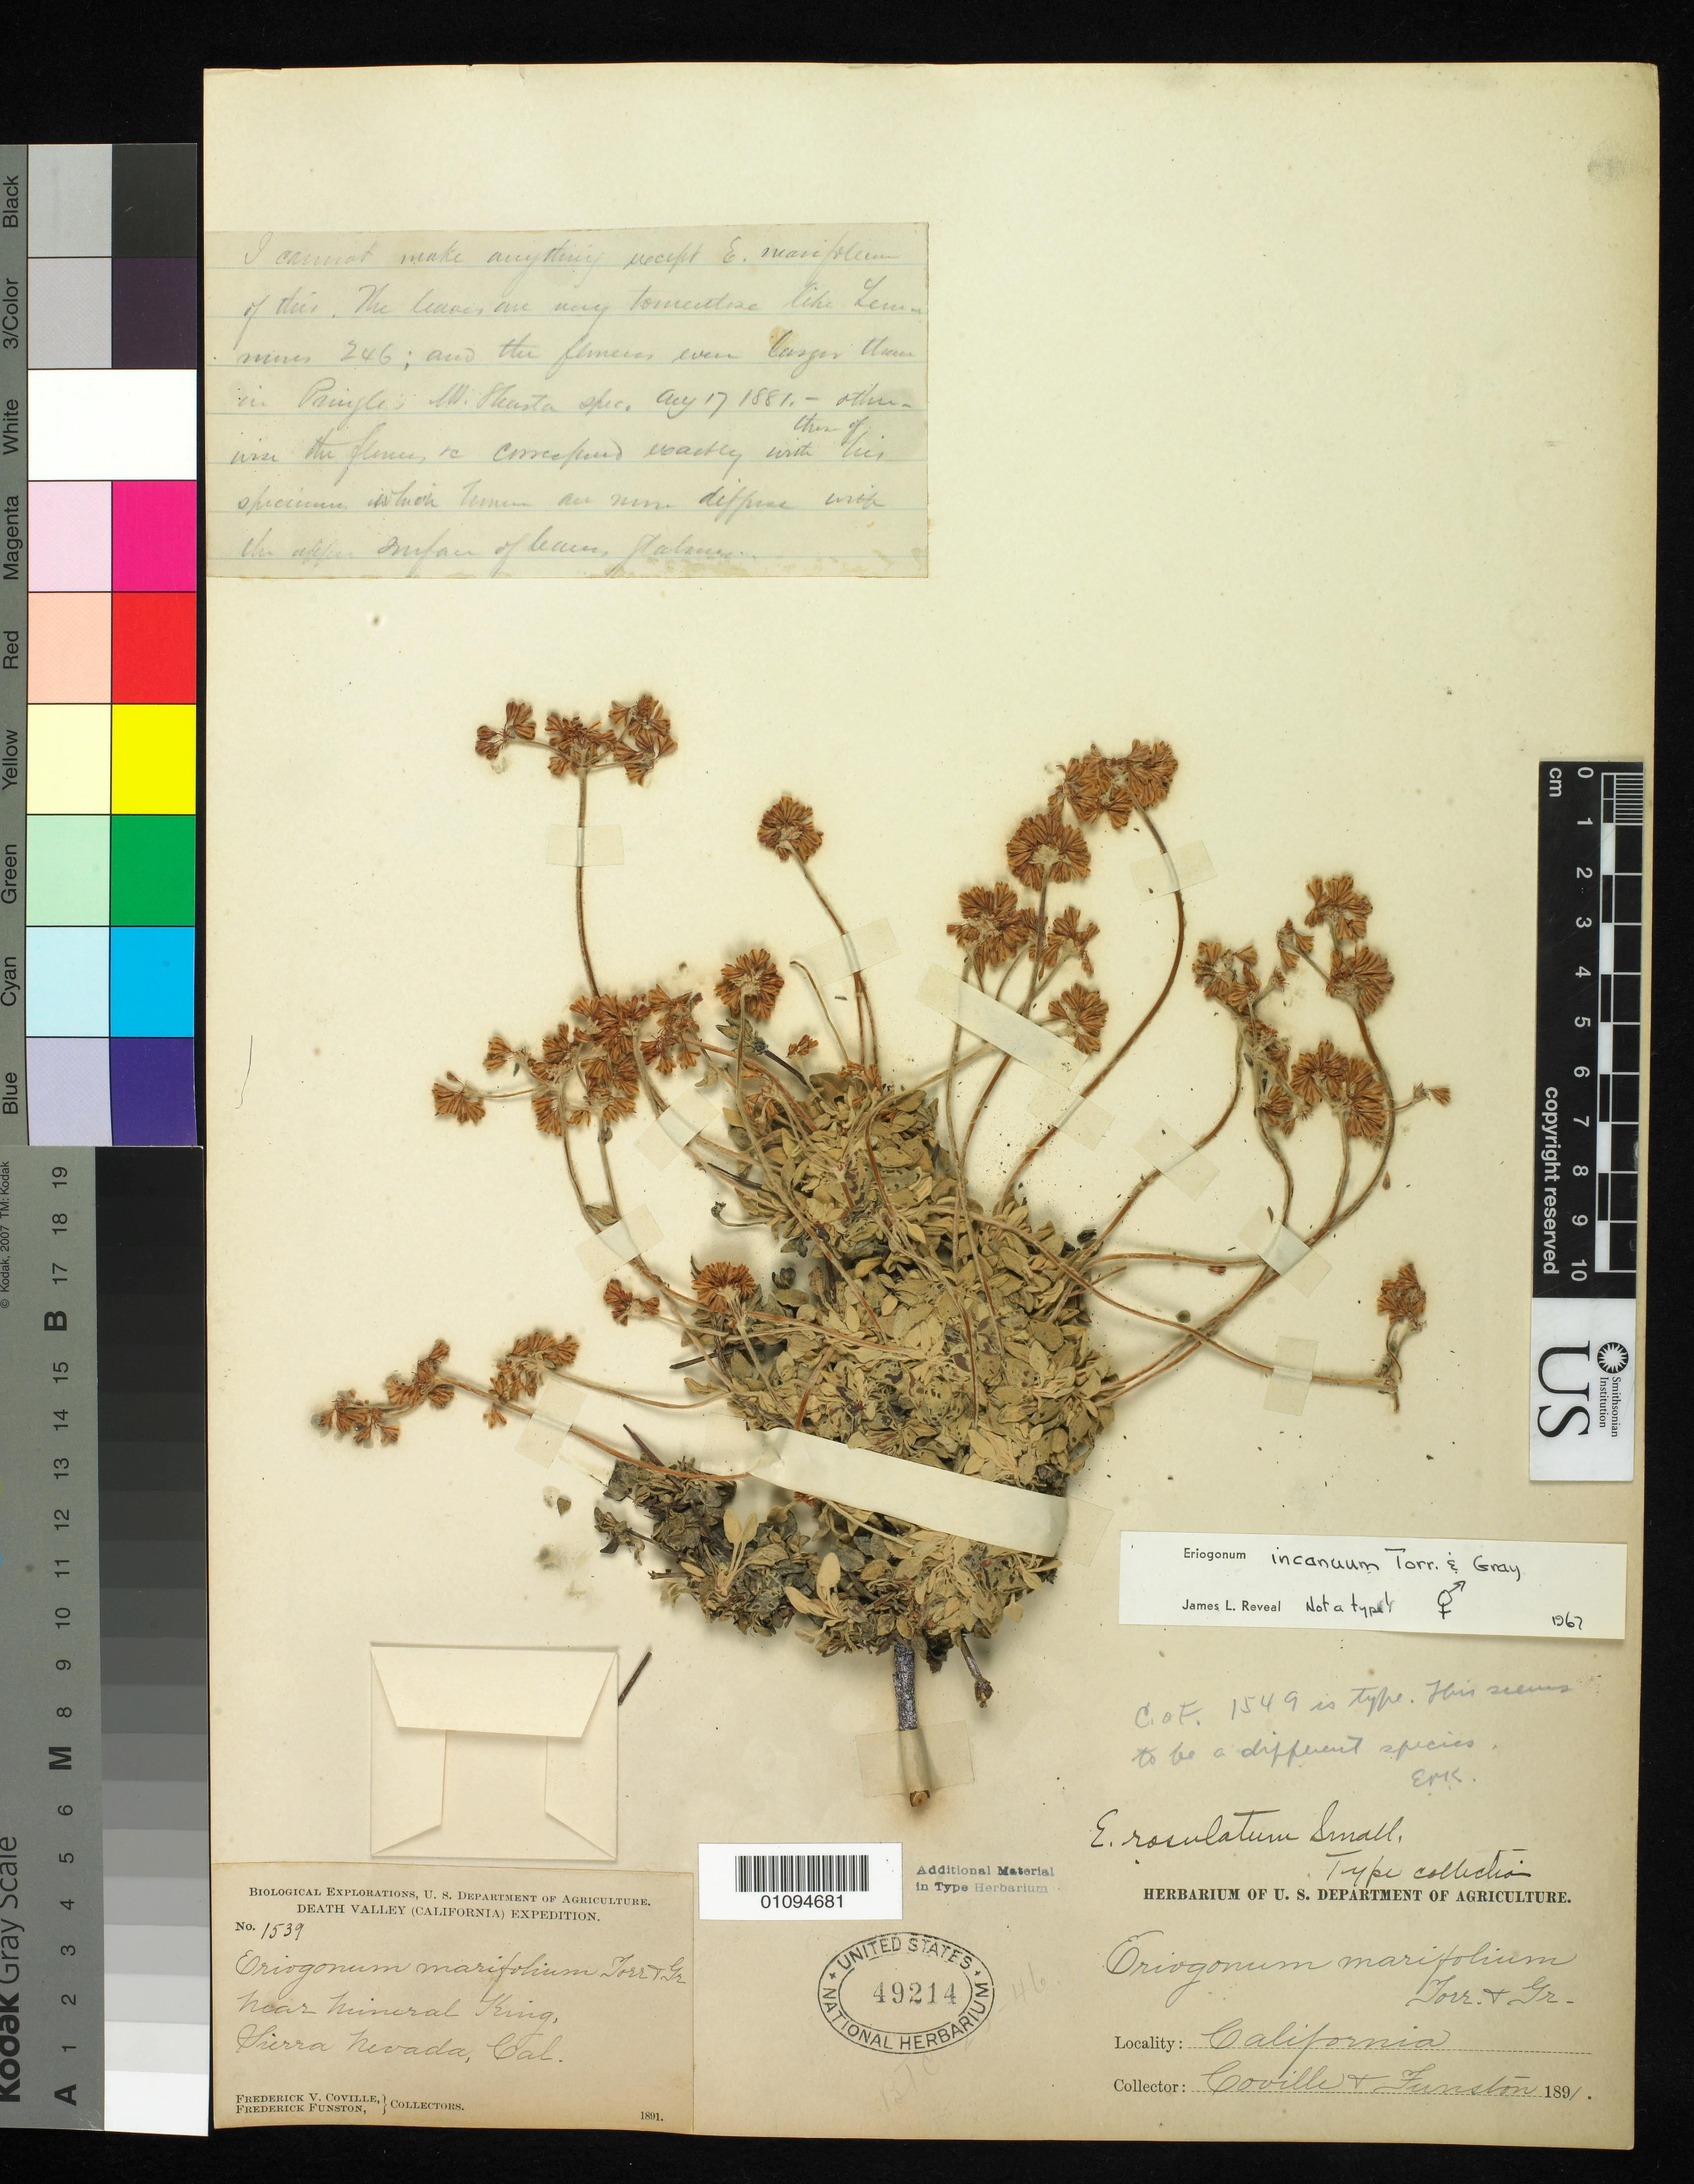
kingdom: Plantae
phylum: Tracheophyta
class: Magnoliopsida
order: Caryophyllales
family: Polygonaceae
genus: Eriogonum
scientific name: Eriogonum incanum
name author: Torr. & A. Gray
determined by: Reveal, J. L.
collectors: F. V. Coville & F. Funston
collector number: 1539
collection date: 1891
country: United States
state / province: California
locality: Near Mineral King, Sierra Nevada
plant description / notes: Annotated as "Type collection" of Eriogonum rosulatum Small, but protologue specifies type as Coville 1549, and this specimen is annotated "this seems to be a different species".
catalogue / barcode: US 49214